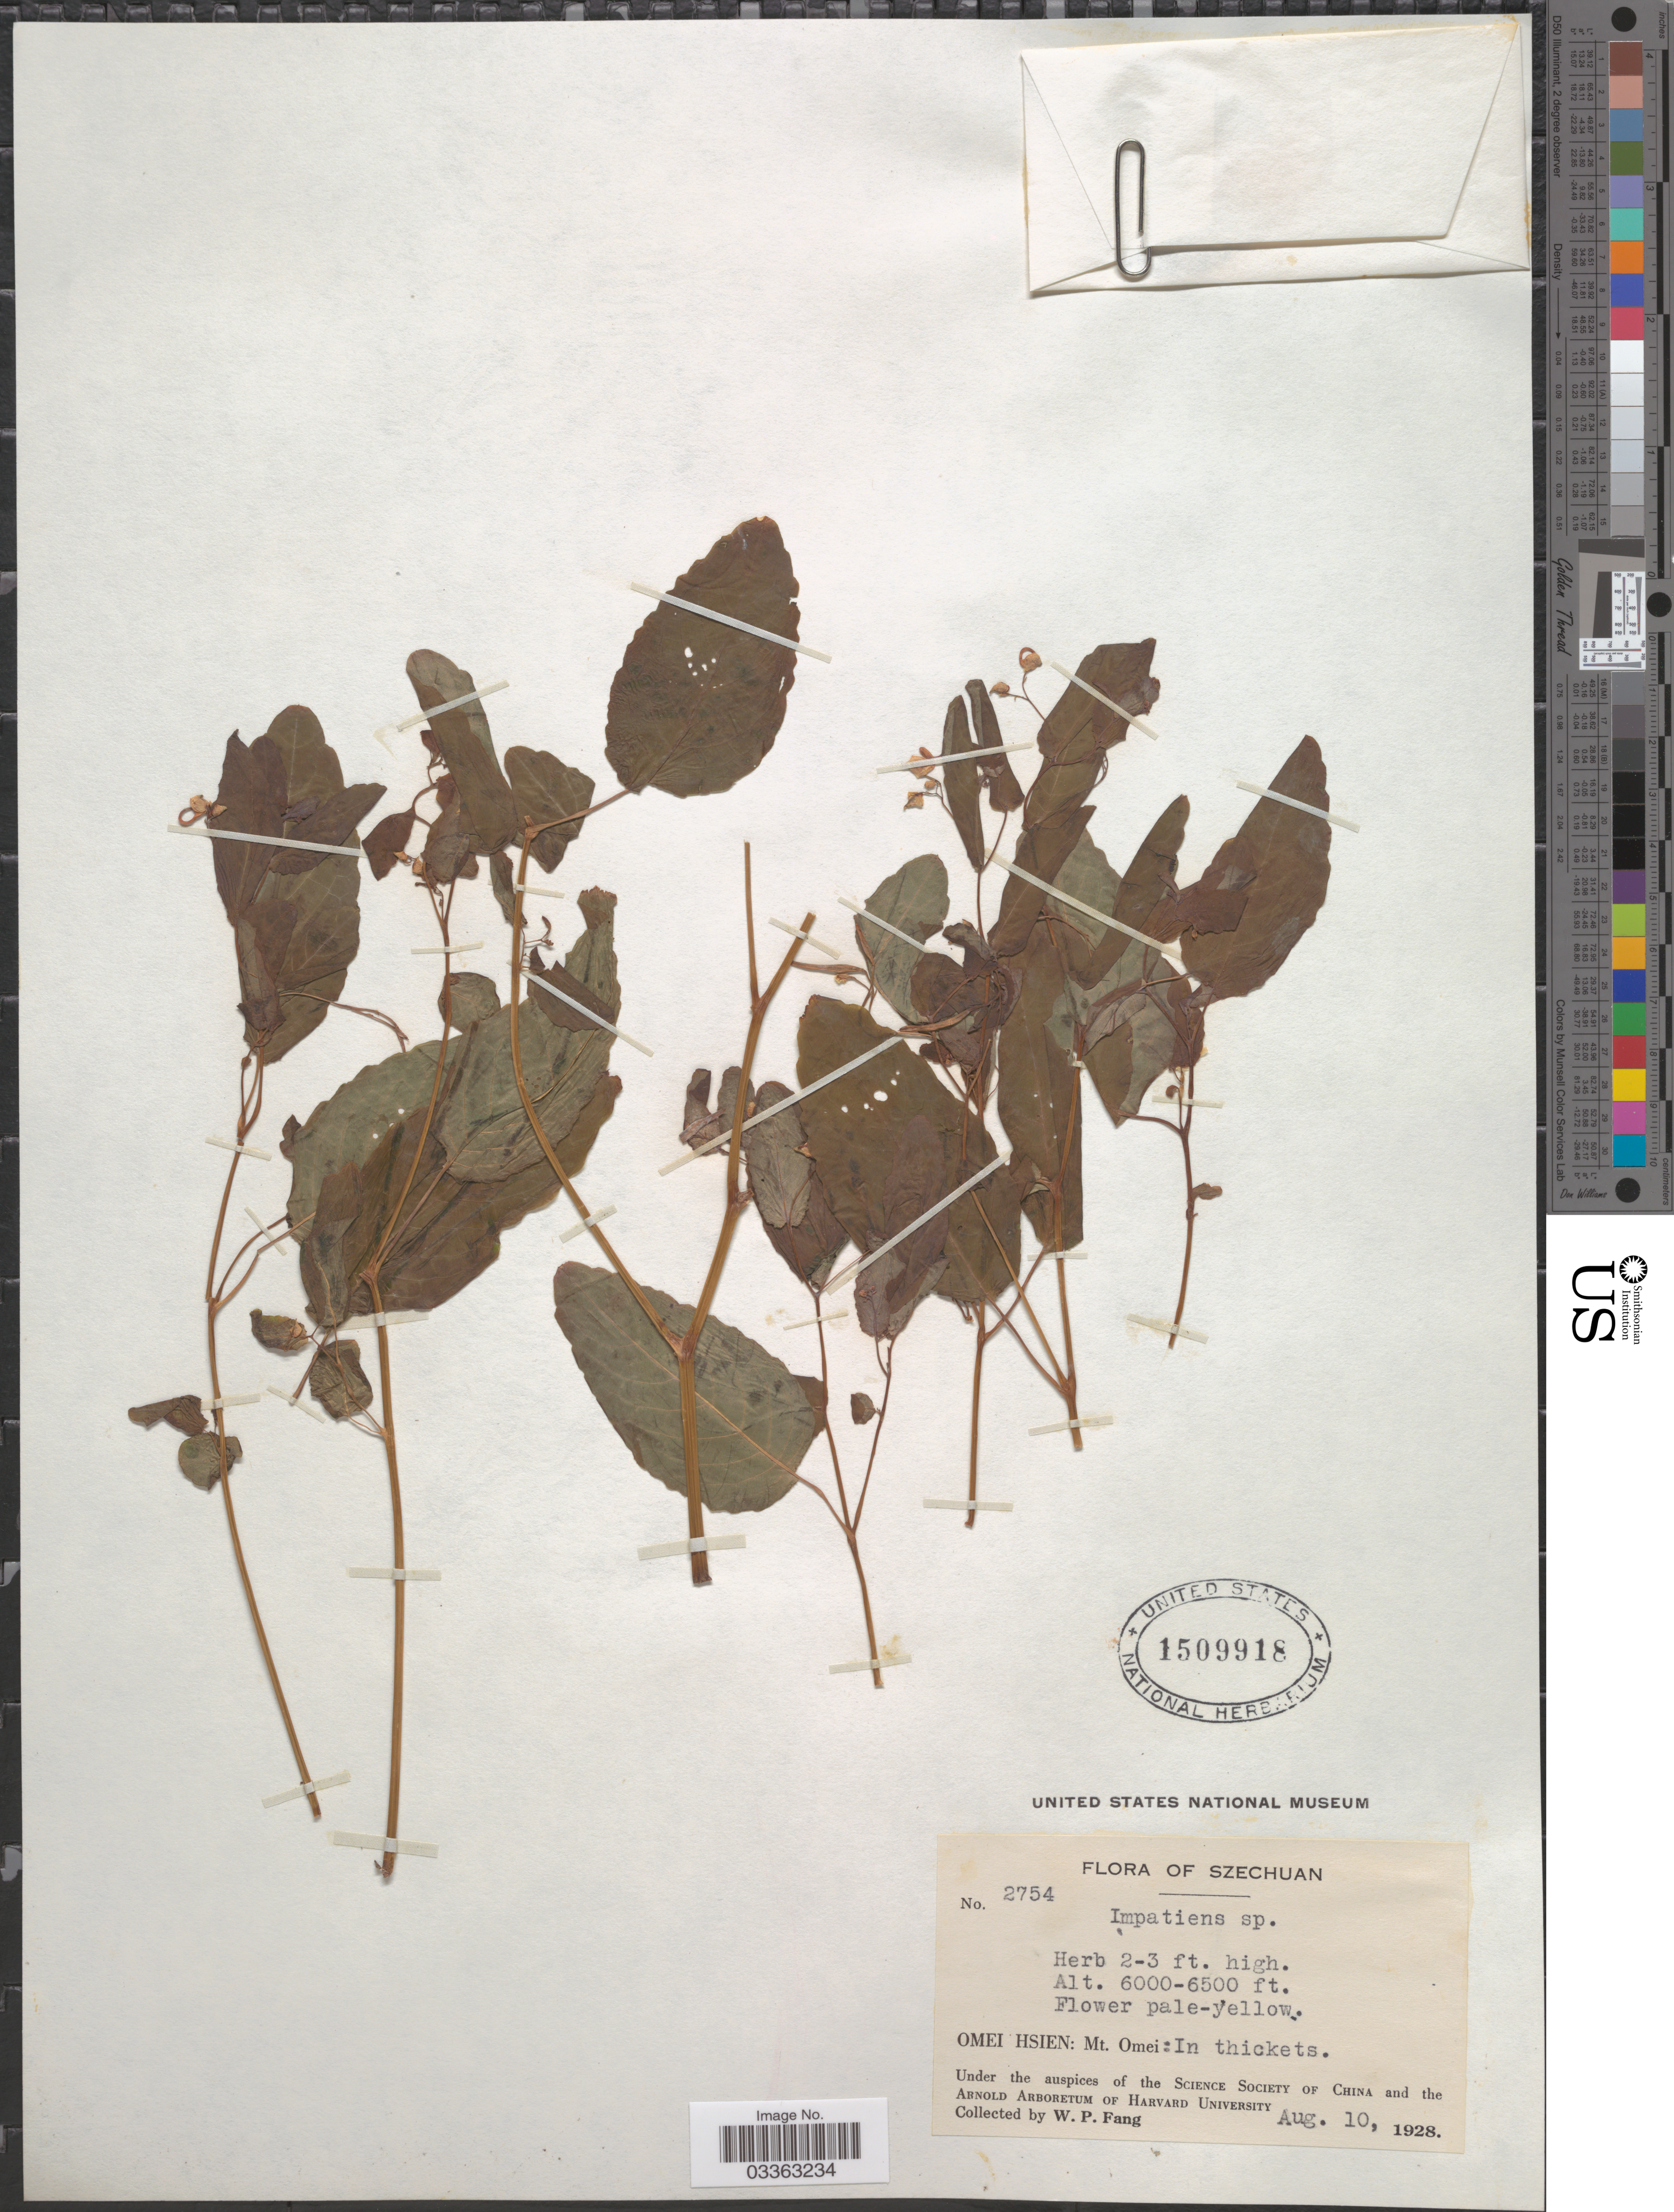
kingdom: Plantae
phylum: Tracheophyta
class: Magnoliopsida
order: Ericales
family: Balsaminaceae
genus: Impatiens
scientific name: Impatiens sp.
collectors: W. P. Fang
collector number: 2754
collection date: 1928-08-10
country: China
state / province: Sichuan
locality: Szechuan. Omei Hsien: Mt. Omei.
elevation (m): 1829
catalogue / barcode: US 1509918